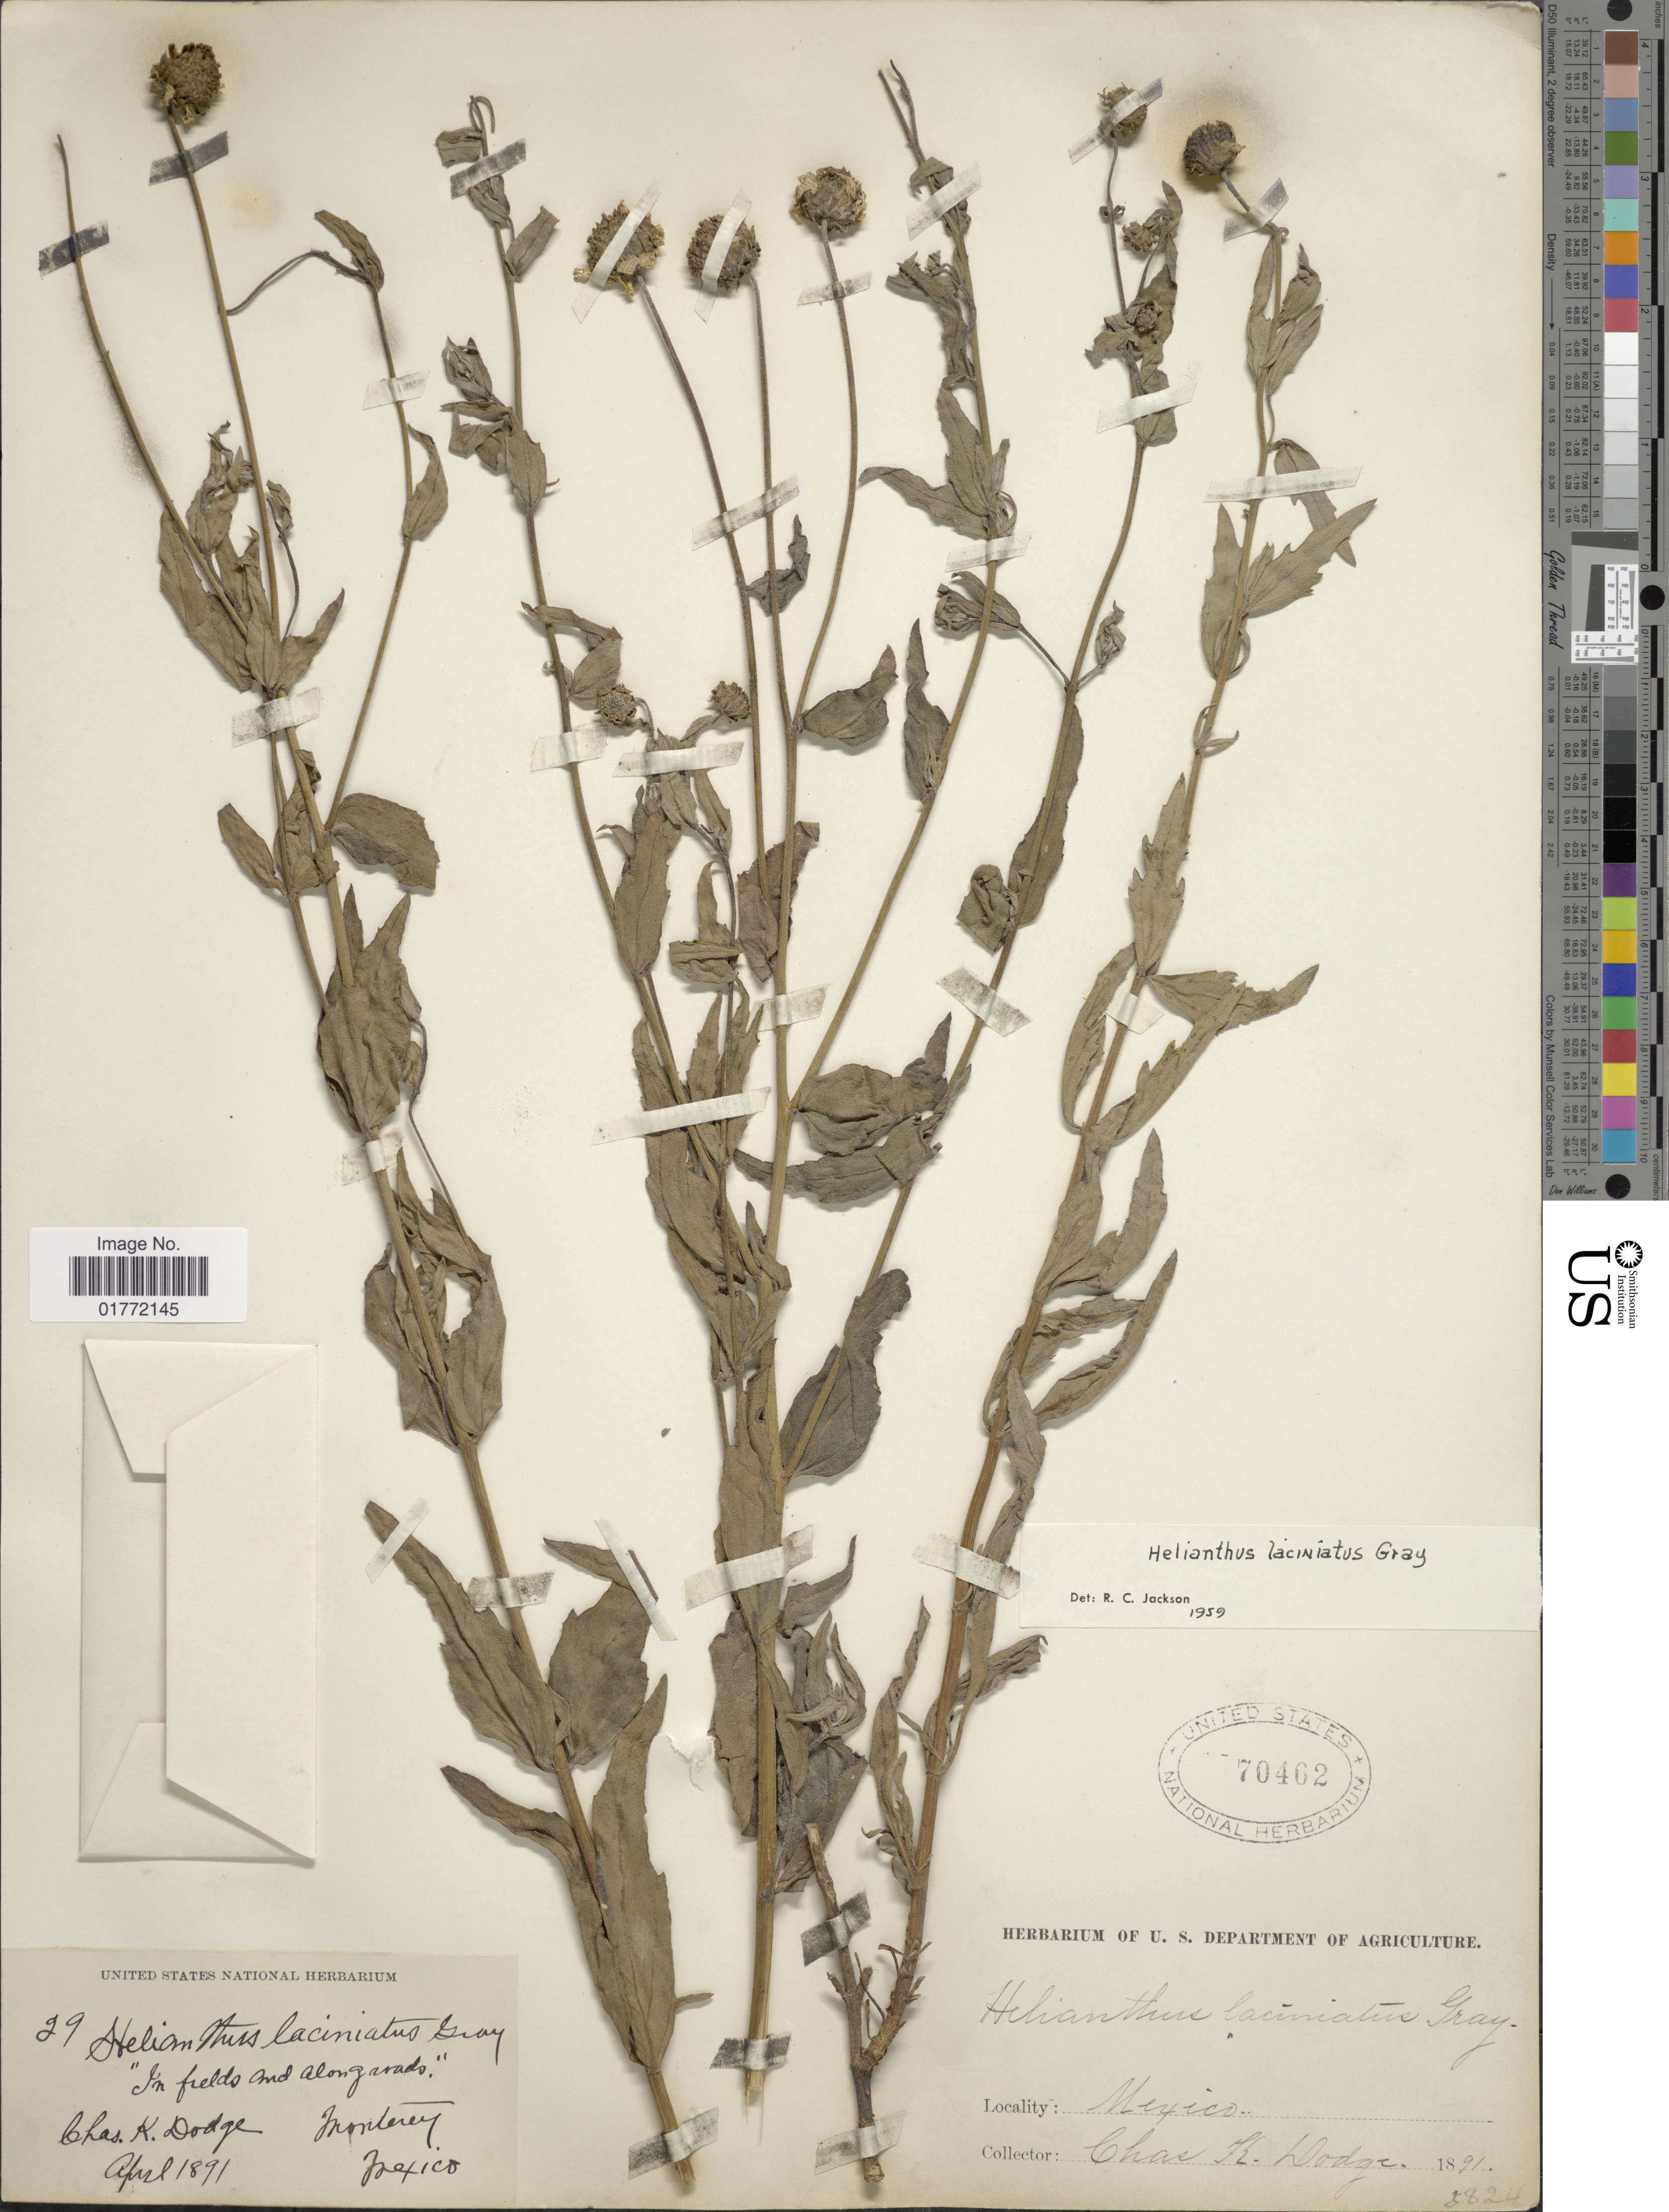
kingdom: Plantae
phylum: Tracheophyta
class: Magnoliopsida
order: Asterales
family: Asteraceae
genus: Helianthus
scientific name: Helianthus laciniatus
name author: A. Gray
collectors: C. K. Dodge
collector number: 29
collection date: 1891-04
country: Mexico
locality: Monterey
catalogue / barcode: US 70402